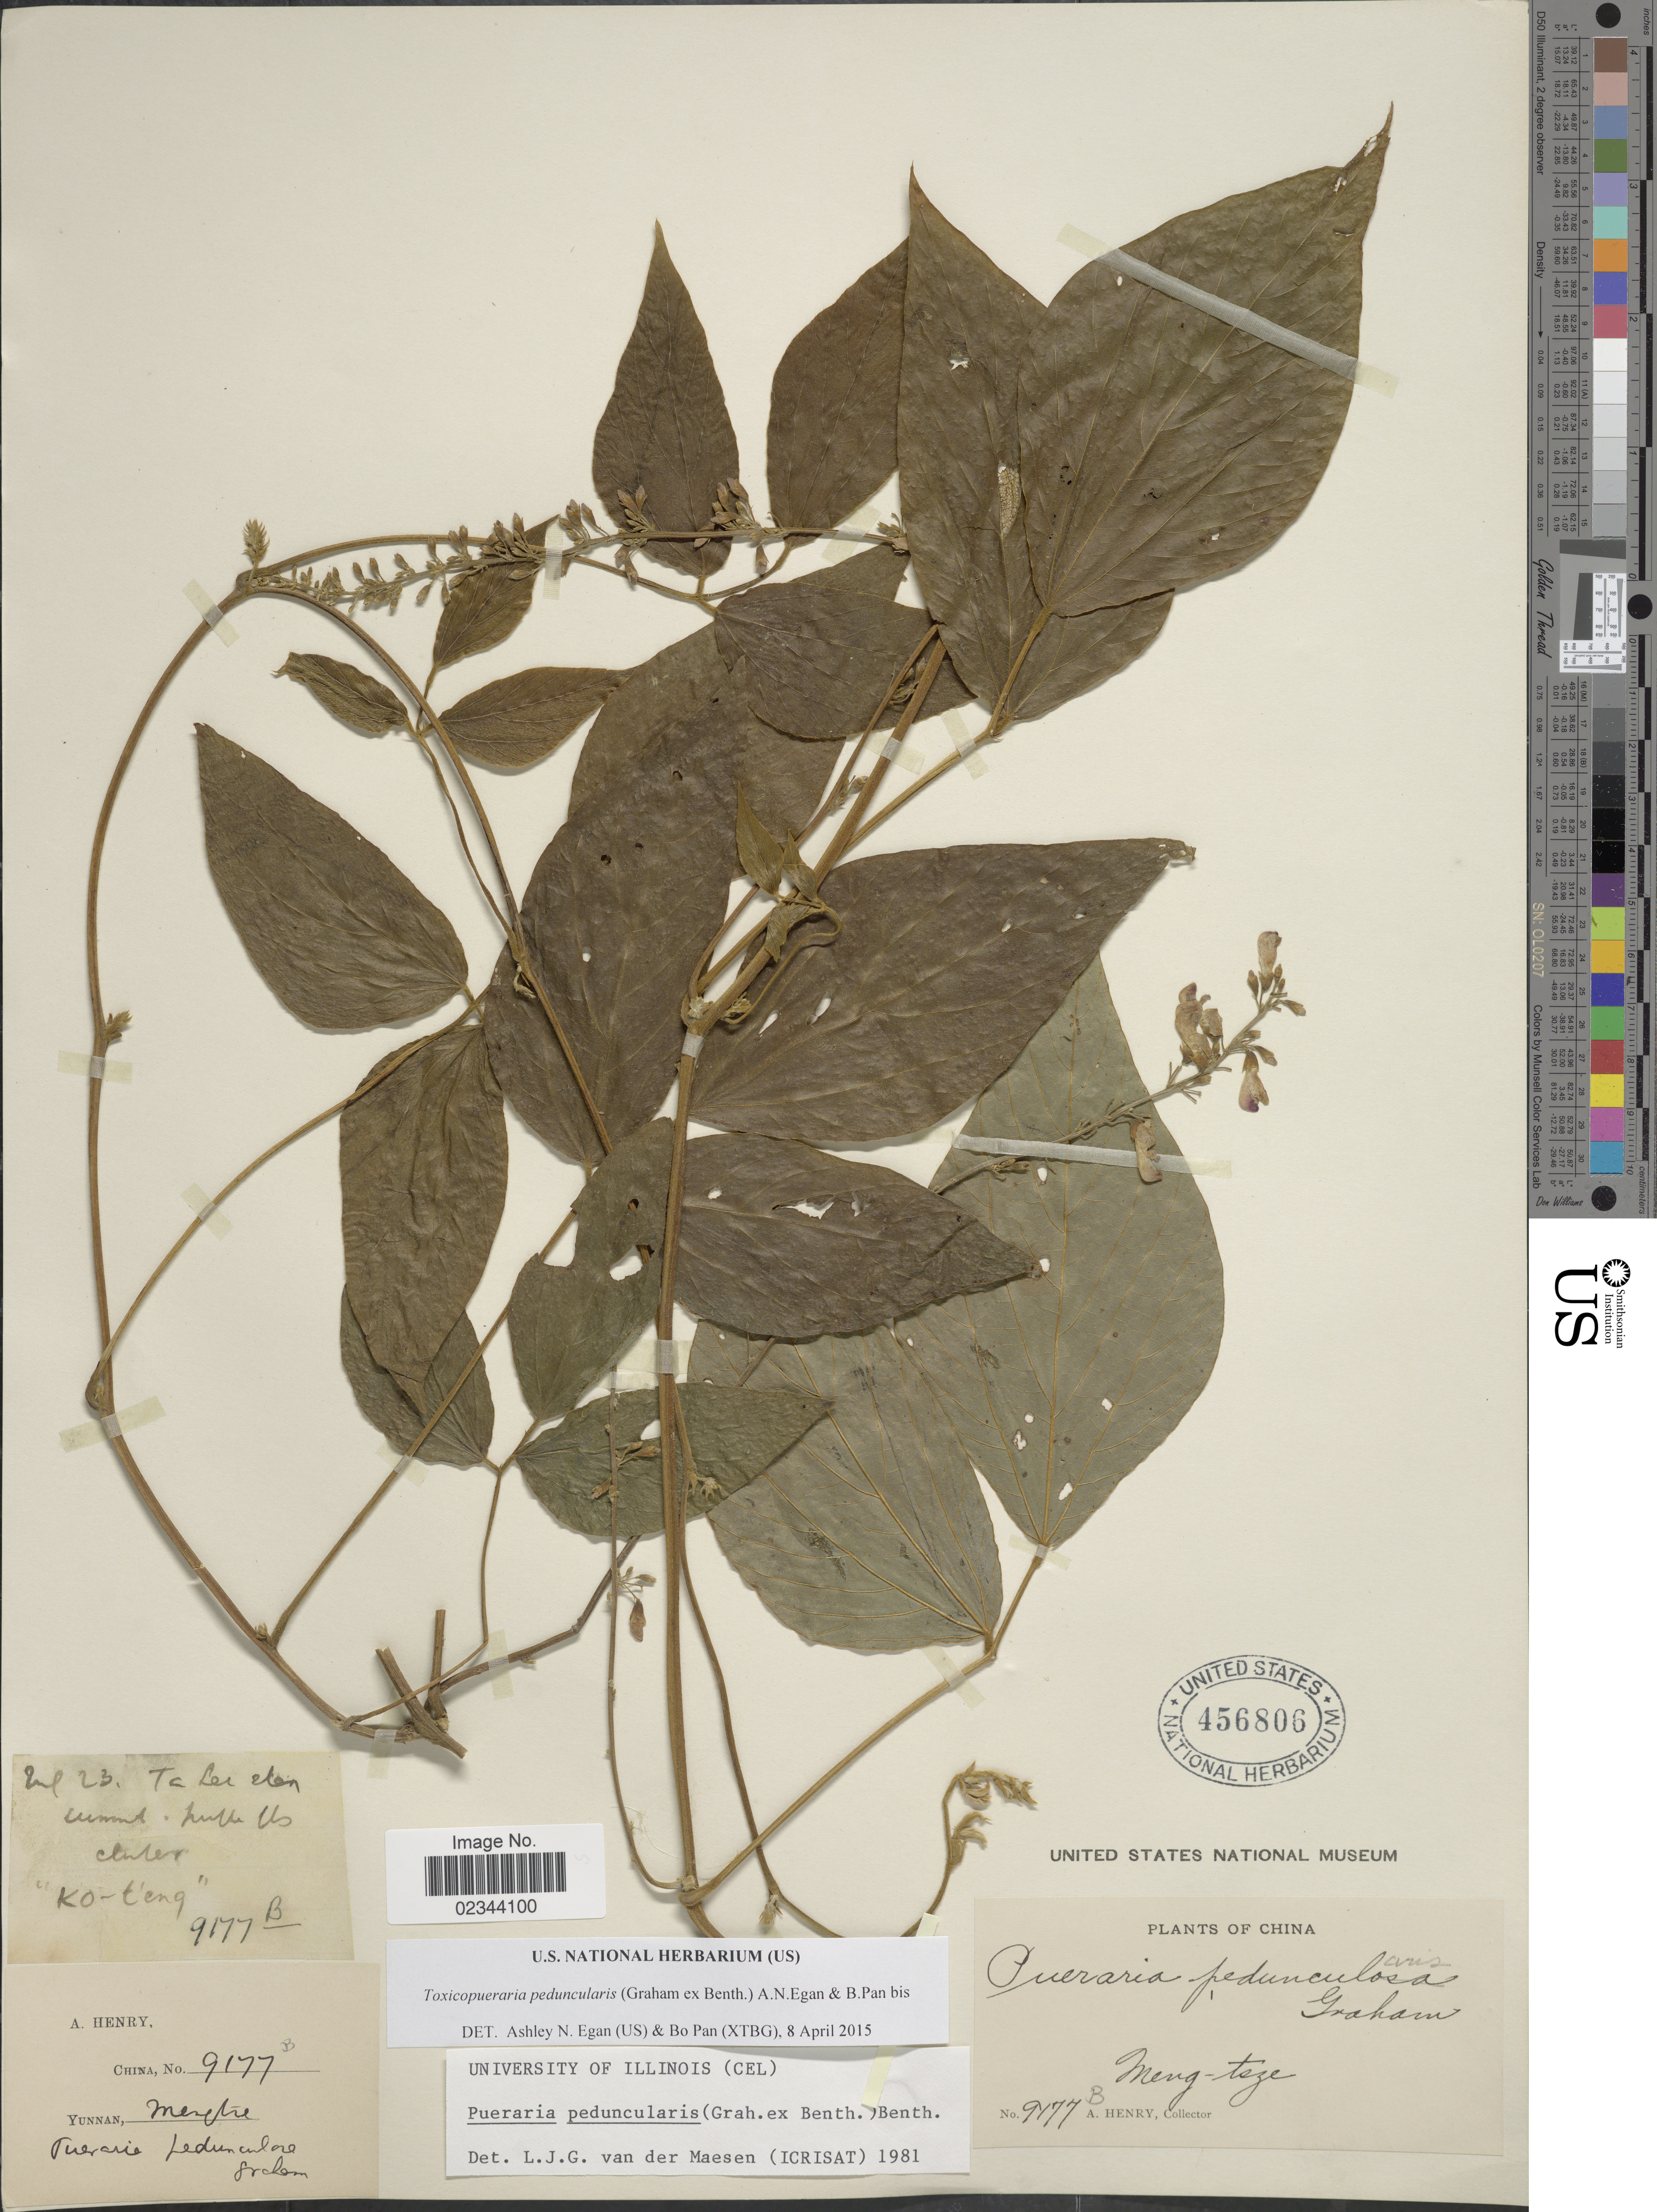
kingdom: Plantae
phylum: Tracheophyta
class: Magnoliopsida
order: Fabales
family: Fabaceae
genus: Toxicopueraria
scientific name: Toxicopueraria peduncularis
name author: (Benth.) A.N. Egan & B. Pan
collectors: A. Henry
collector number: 9177 B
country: China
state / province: Yunnan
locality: Meng-tsze. Ta Lei shan summit.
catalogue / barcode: US 456806